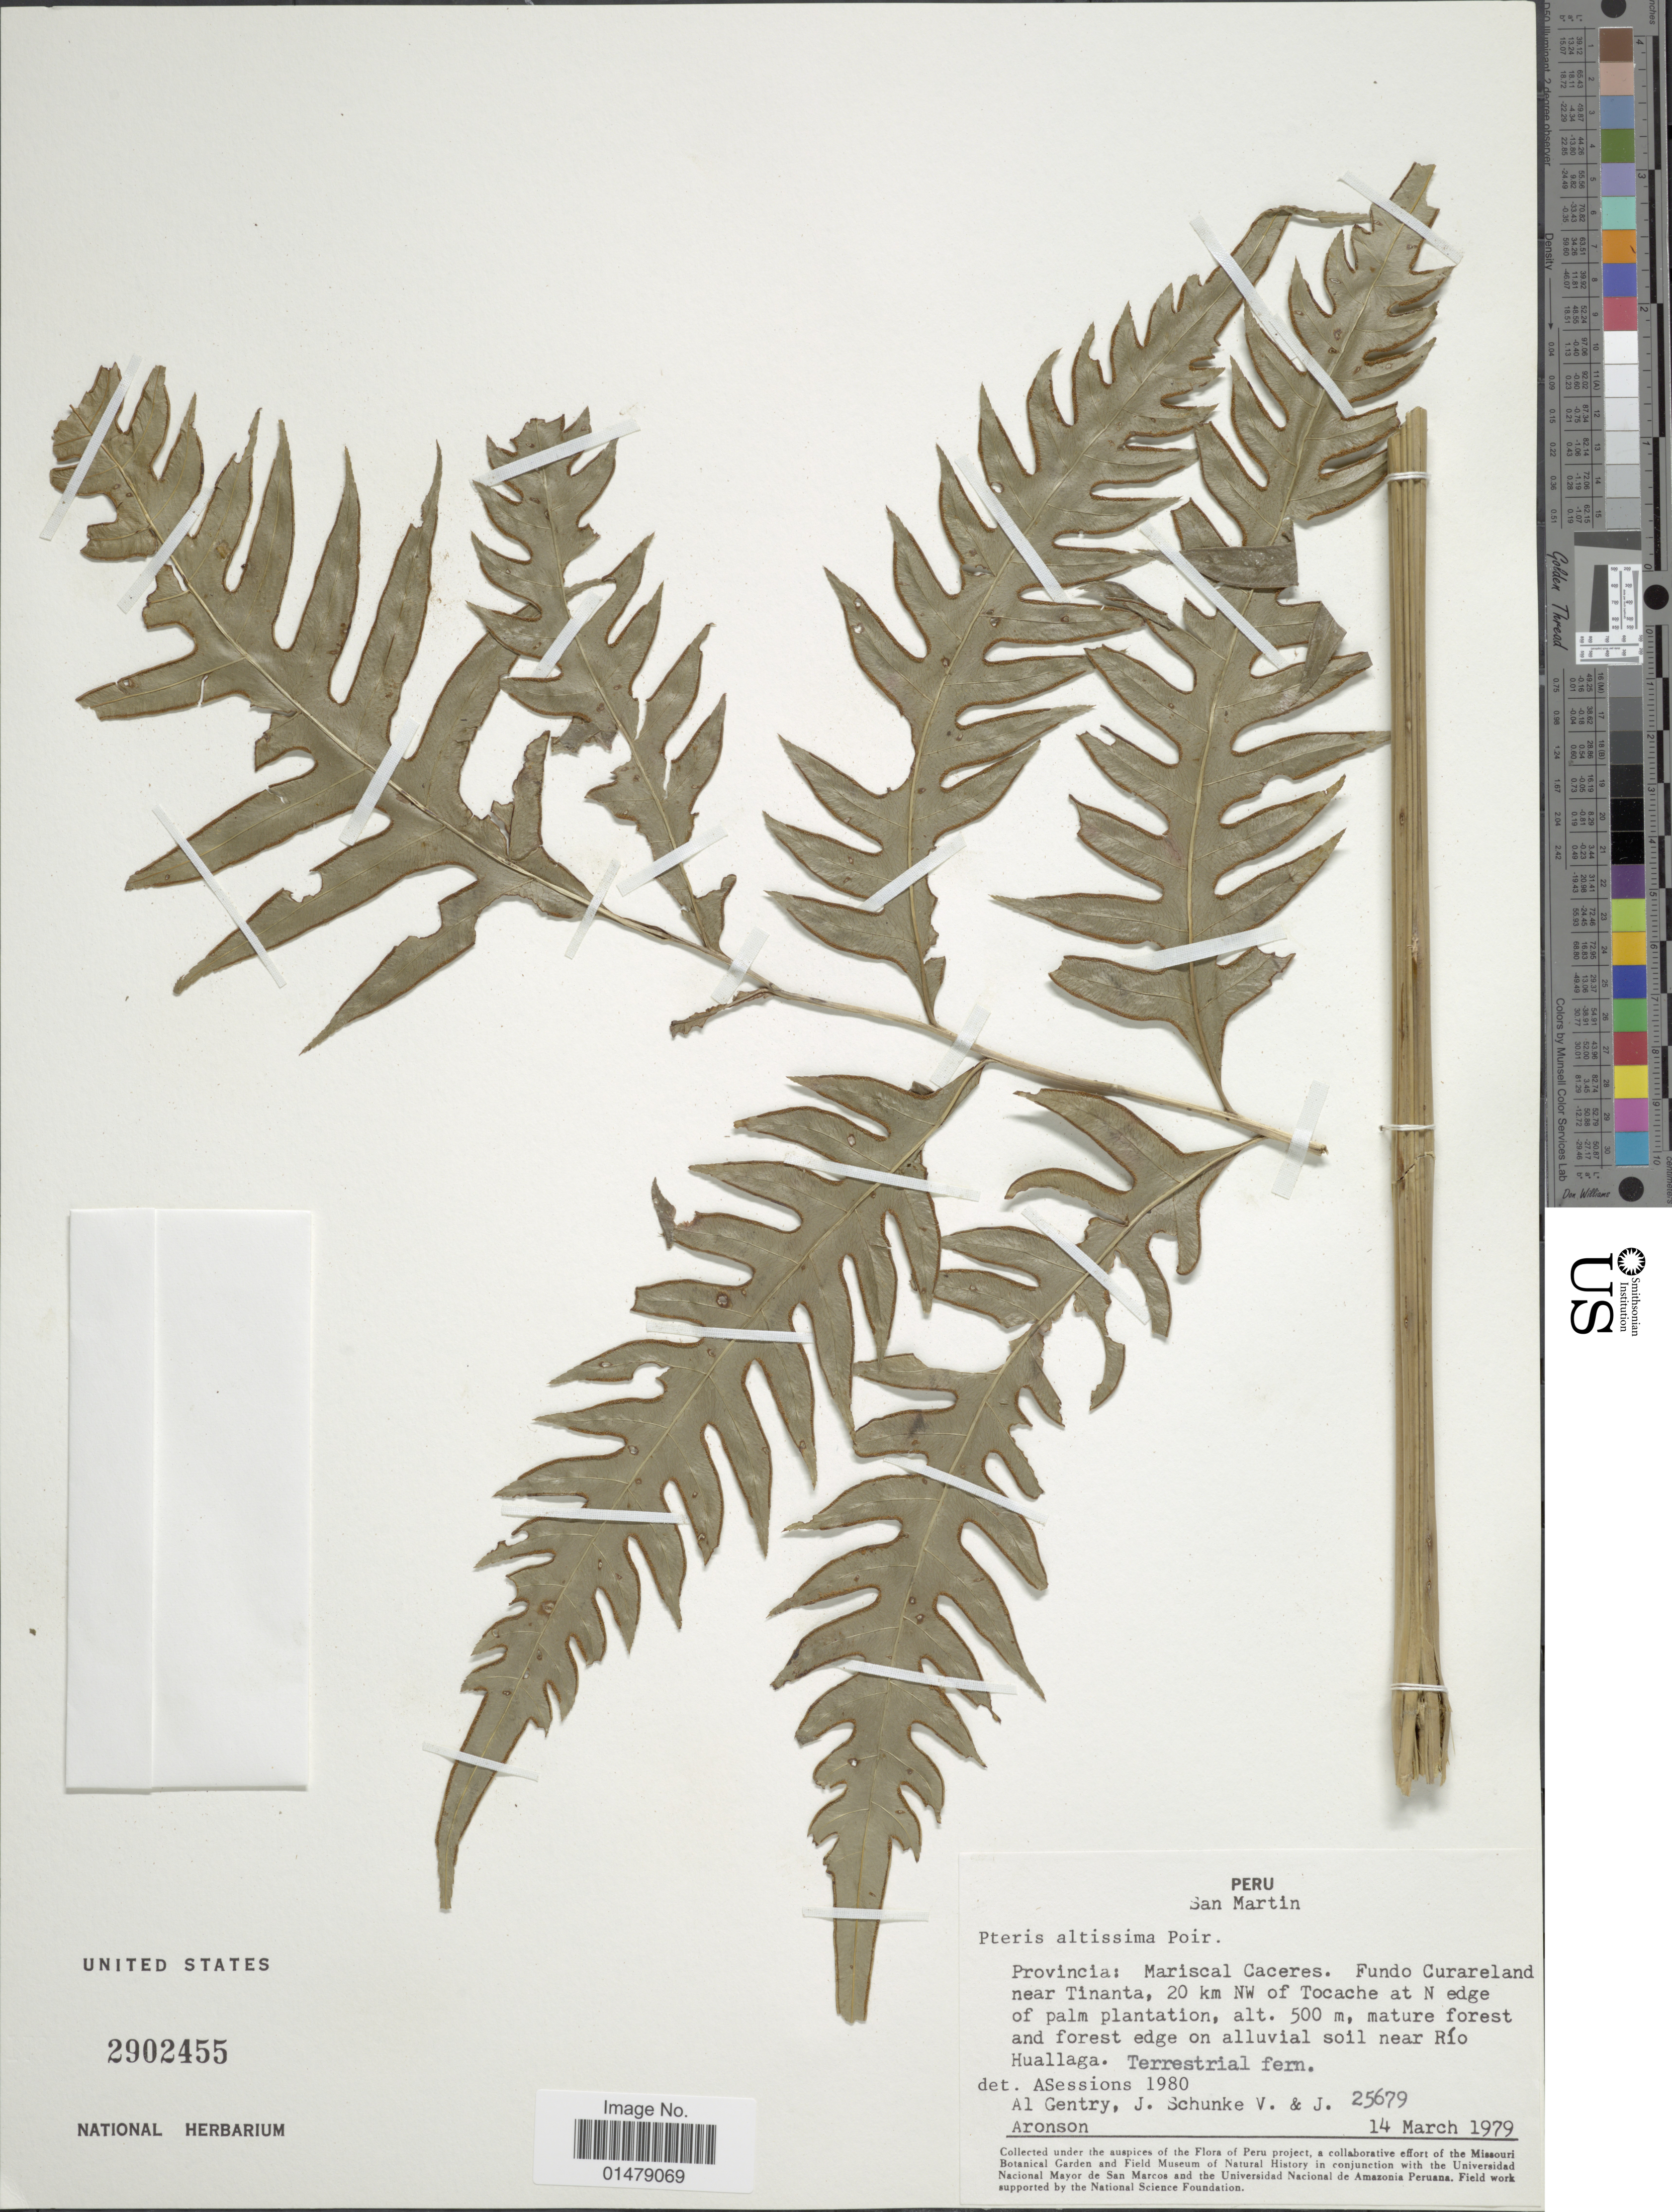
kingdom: Plantae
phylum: Tracheophyta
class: Polypodiopsida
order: Polypodiales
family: Pteridaceae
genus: Pteris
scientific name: Pteris altissima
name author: Poir.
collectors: A. H. Gentry, J. Schunke Vigo & J. Aronson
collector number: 25679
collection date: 1979-03-14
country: Peru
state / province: San Martín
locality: Provincia: Mariscal Caceres. Fundo Curareland near Tinanta, 20 km NW of Tocache at N edge of palm plantation.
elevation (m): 500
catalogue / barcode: US 2902455